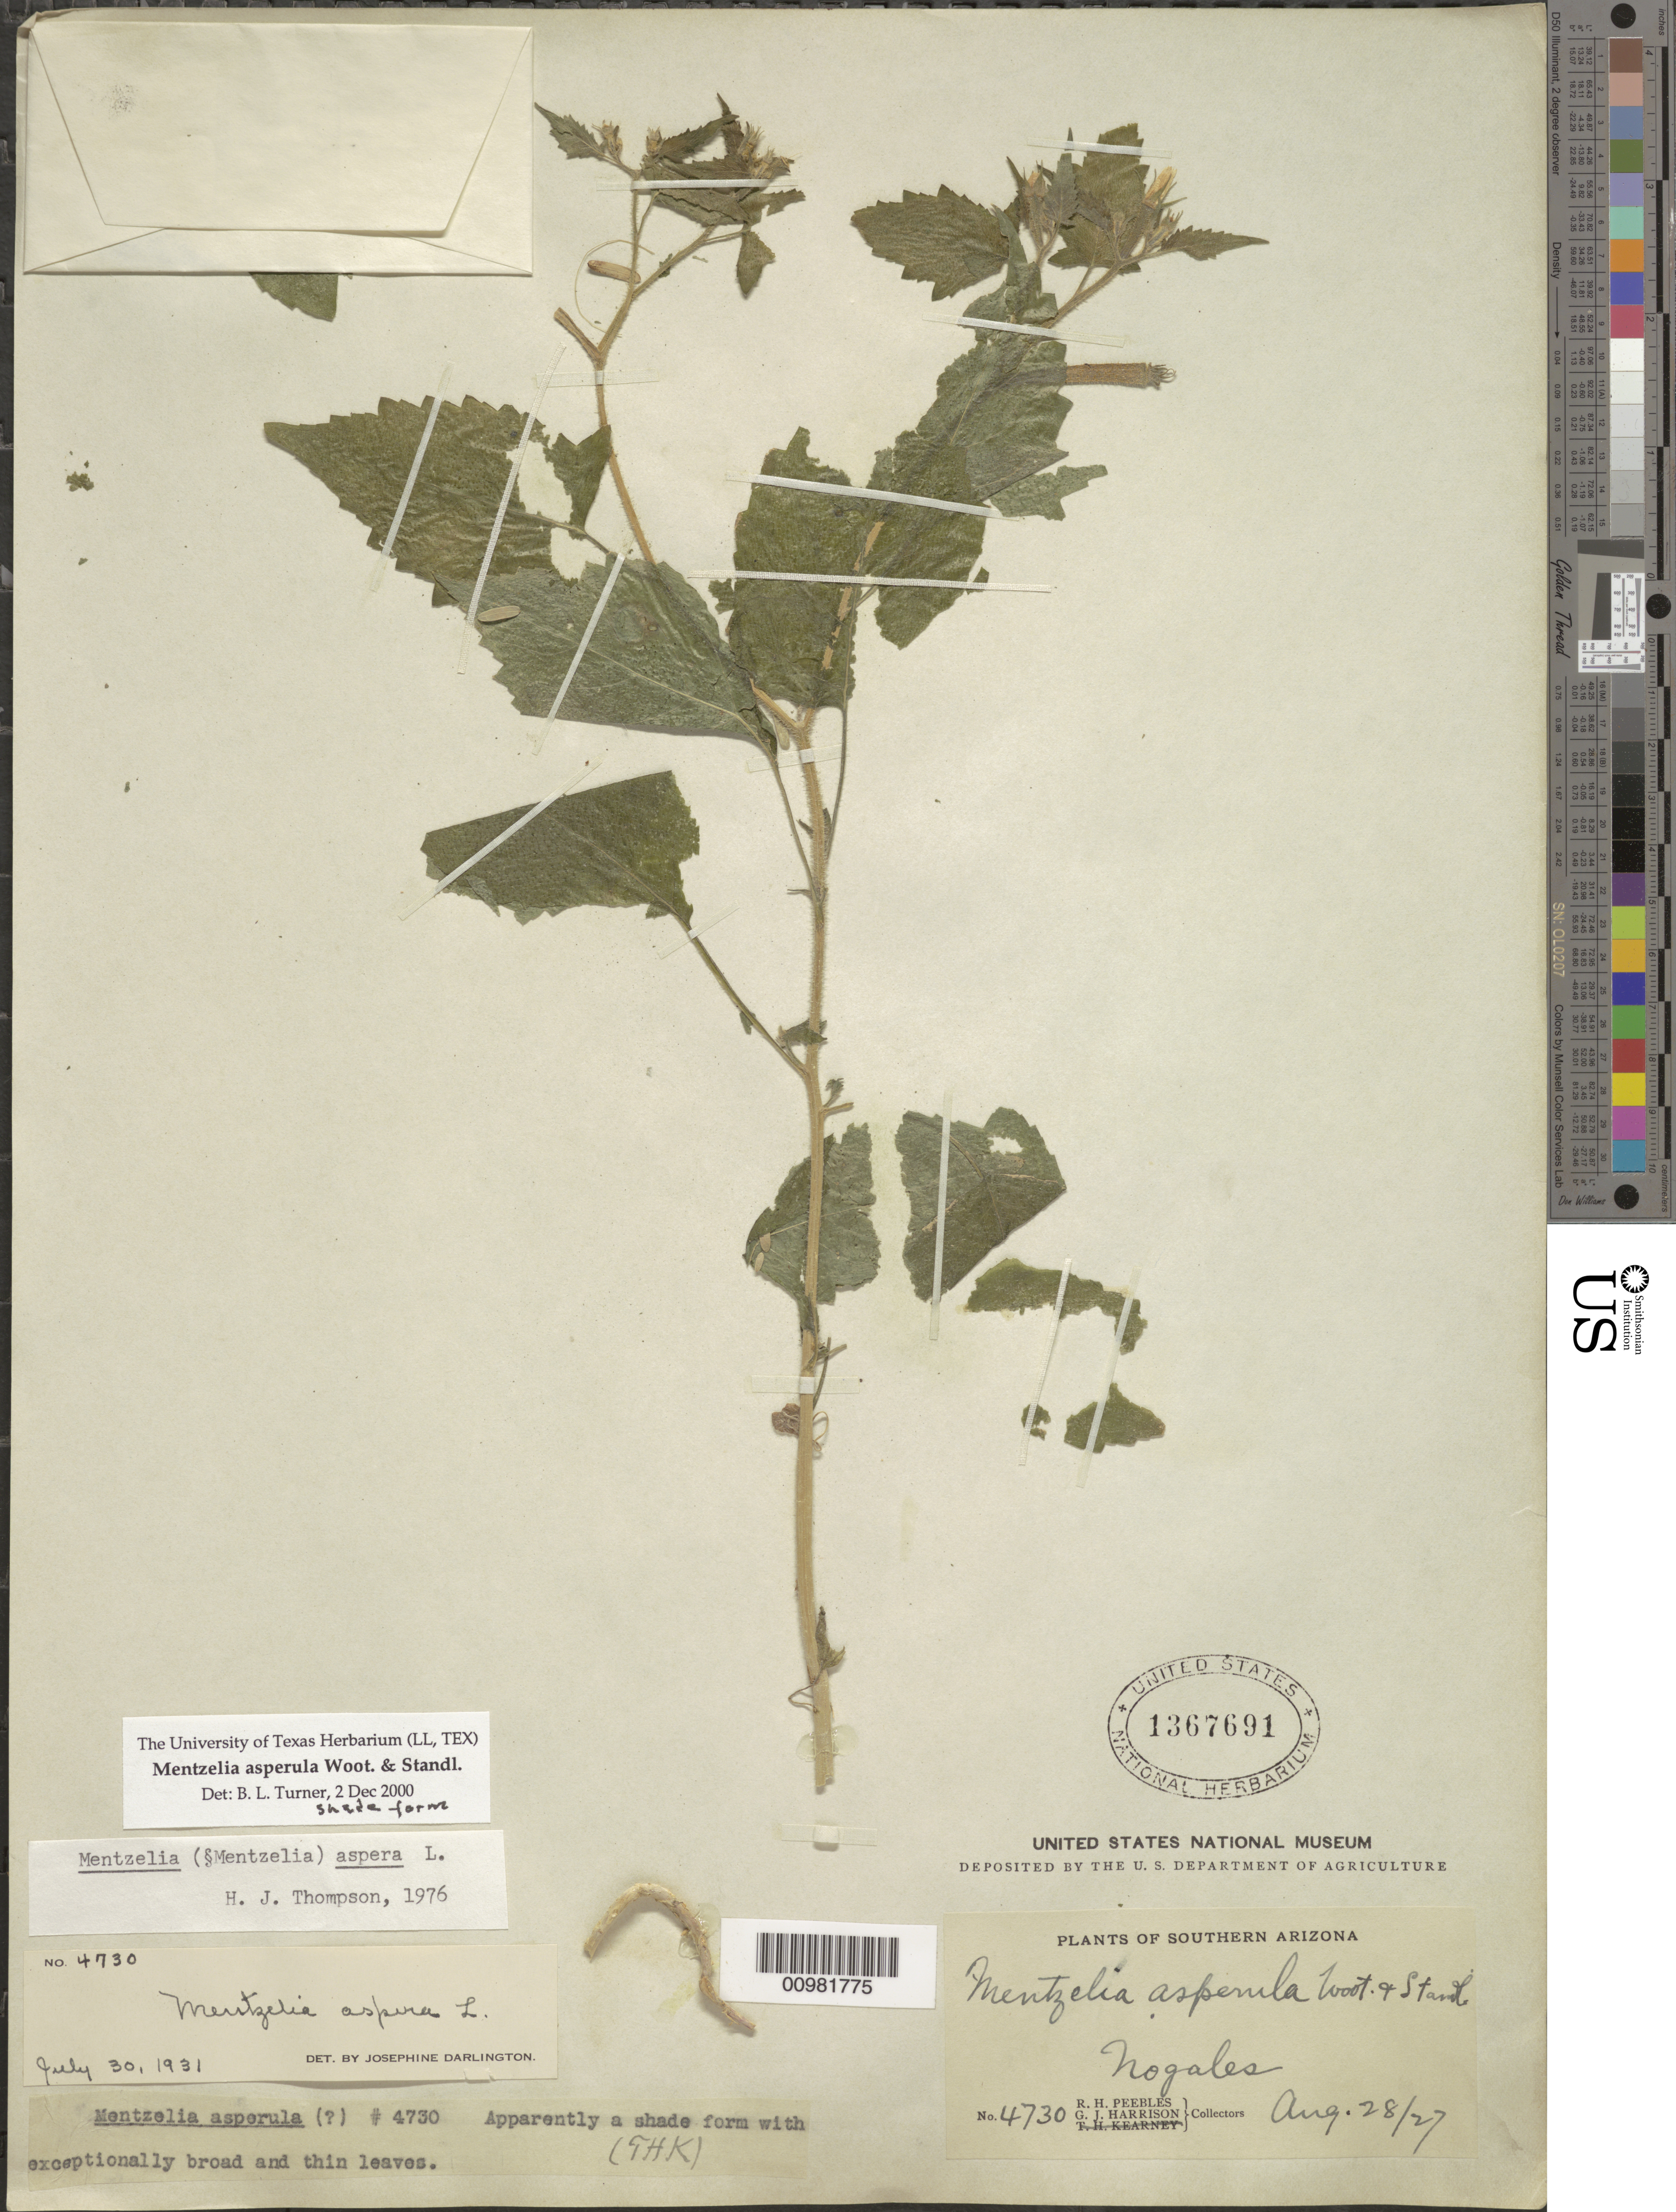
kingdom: Plantae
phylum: Tracheophyta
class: Magnoliopsida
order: Cornales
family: Loasaceae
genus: Mentzelia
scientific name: Mentzelia asperula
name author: Wooton & Standl.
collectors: R. H. Peebles & G. J. Harrison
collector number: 4730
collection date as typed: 28 Aug 1927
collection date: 1927-08-28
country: United States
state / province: Arizona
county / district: Santa Cruz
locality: Nogales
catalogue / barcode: US 1367691